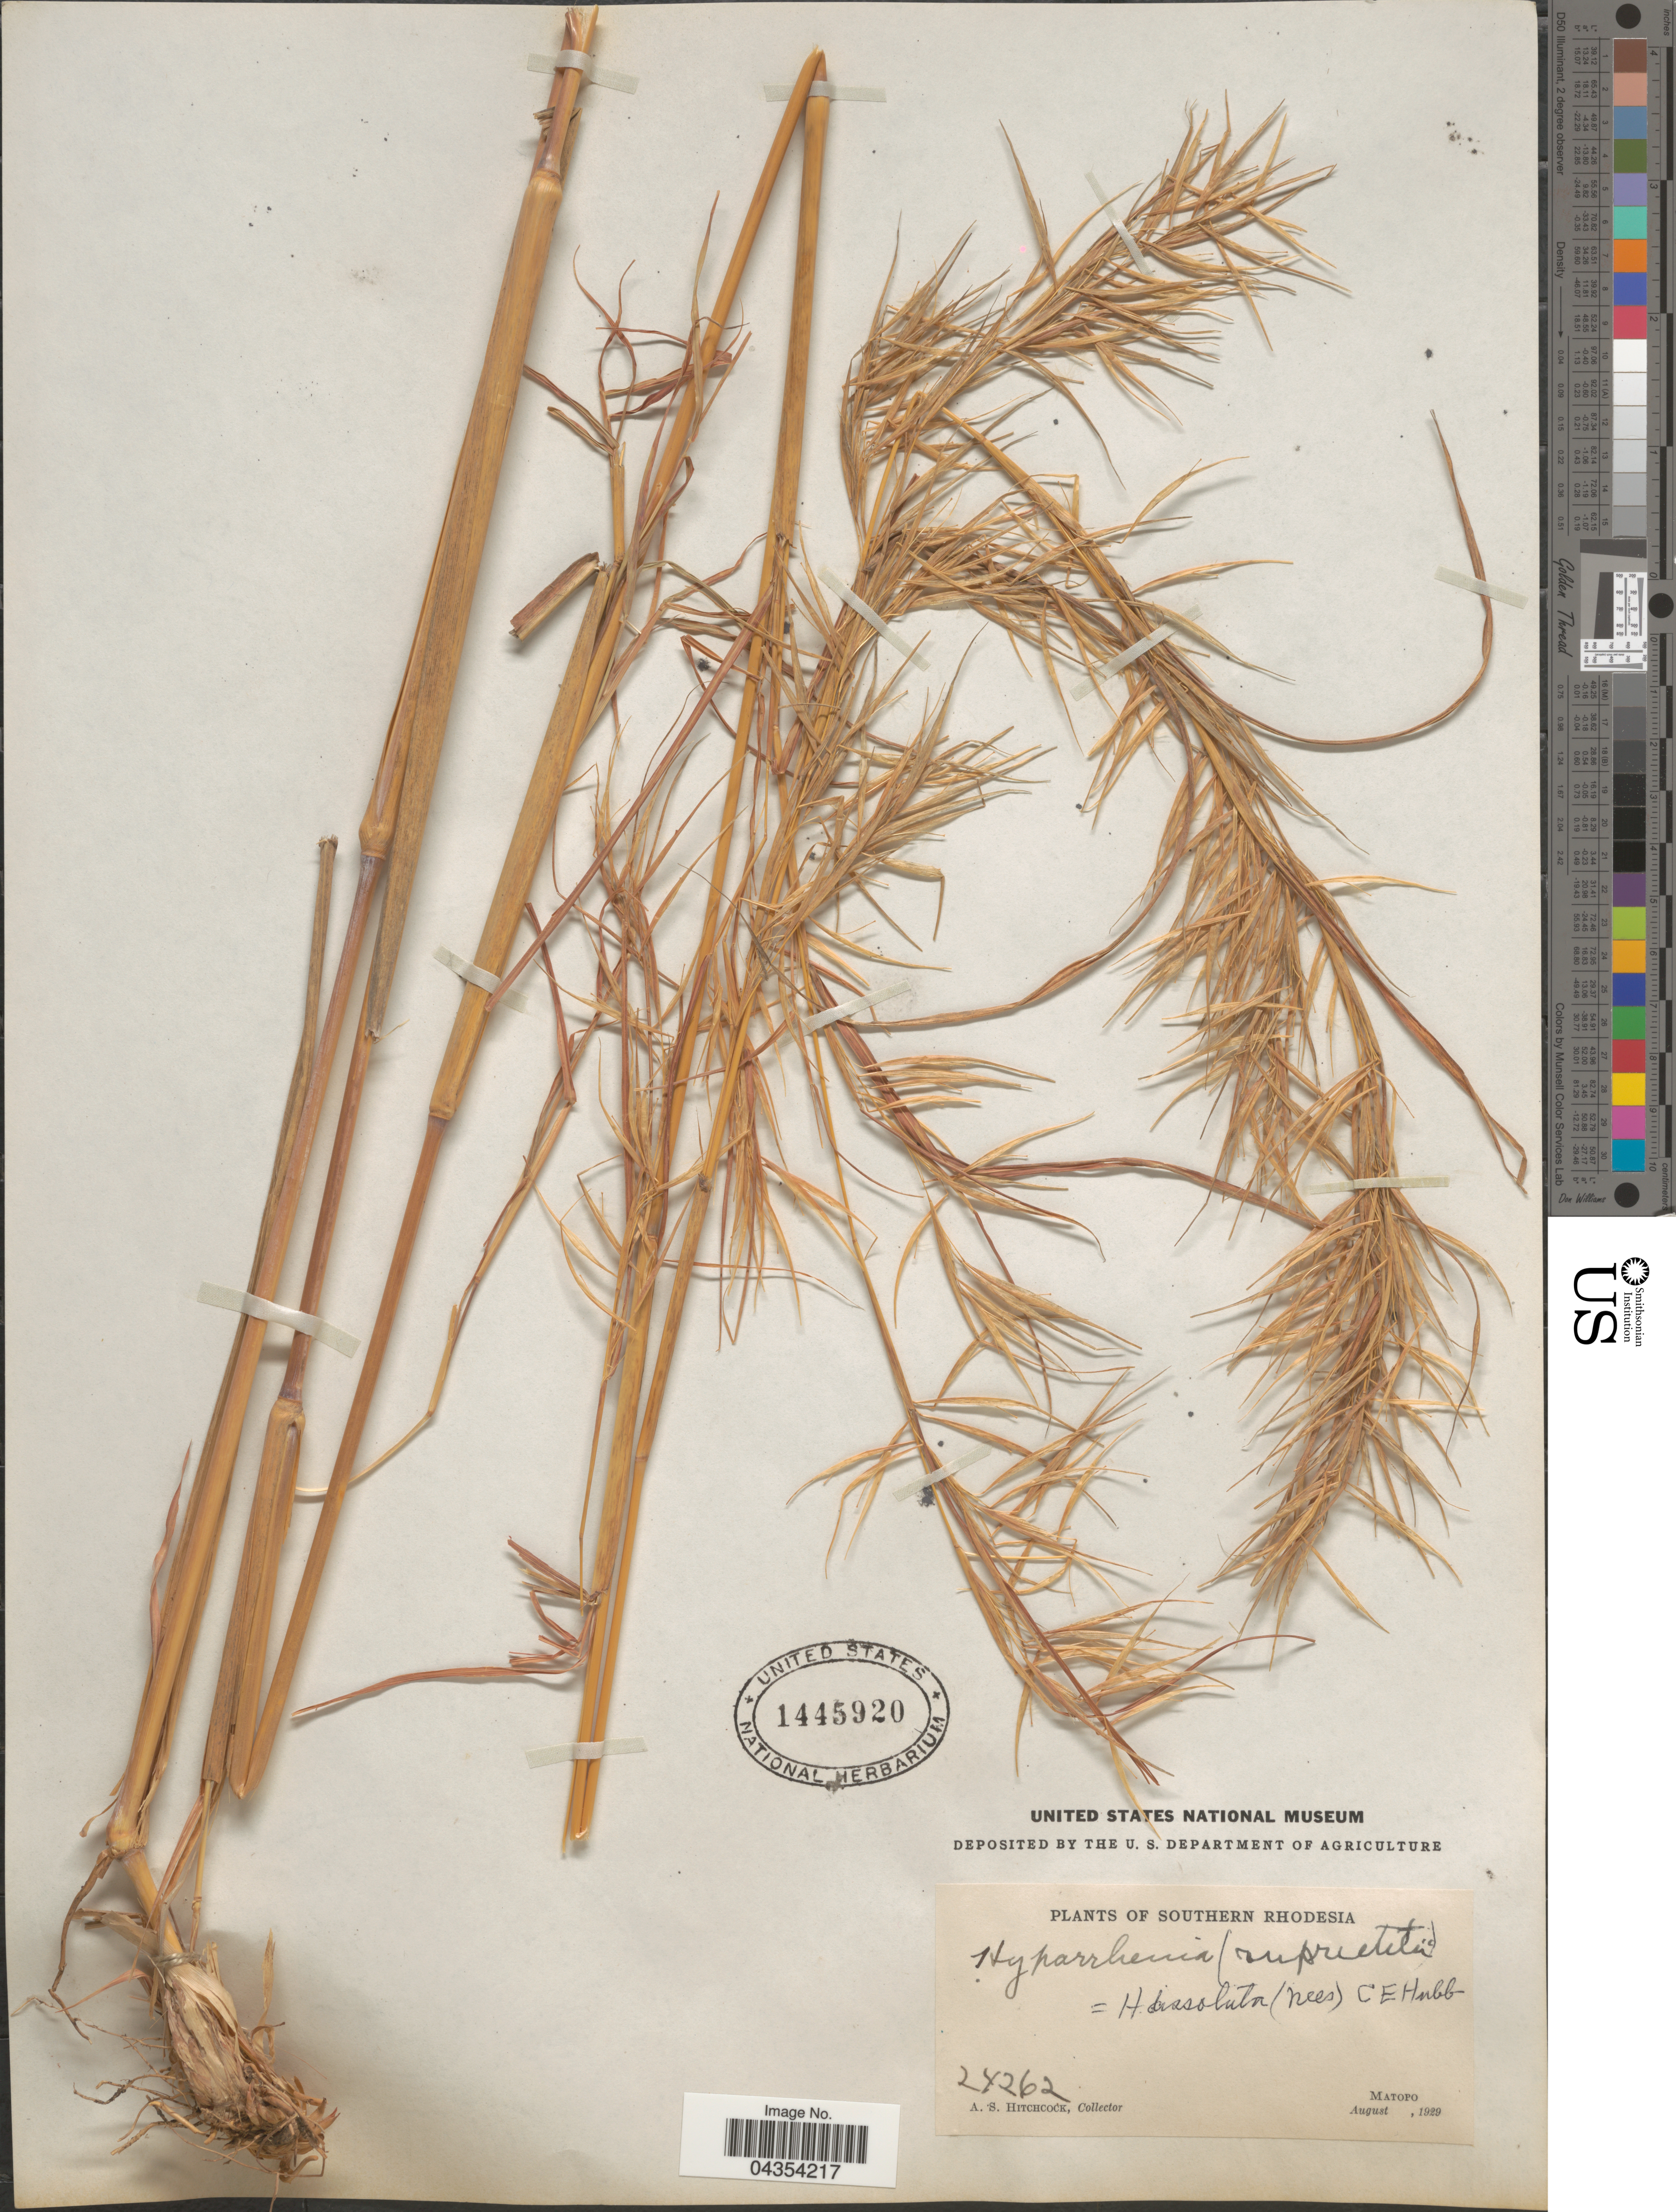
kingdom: Plantae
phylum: Tracheophyta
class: Liliopsida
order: Poales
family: Poaceae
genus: Hyperthelia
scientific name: Hyperthelia dissoluta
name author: (Nees ex Steud.) Clayton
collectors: A. S. Hitchcock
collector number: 24262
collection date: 1929-08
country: Zimbabwe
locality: Southern Rhodesia. Matopo.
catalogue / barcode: US 1445920